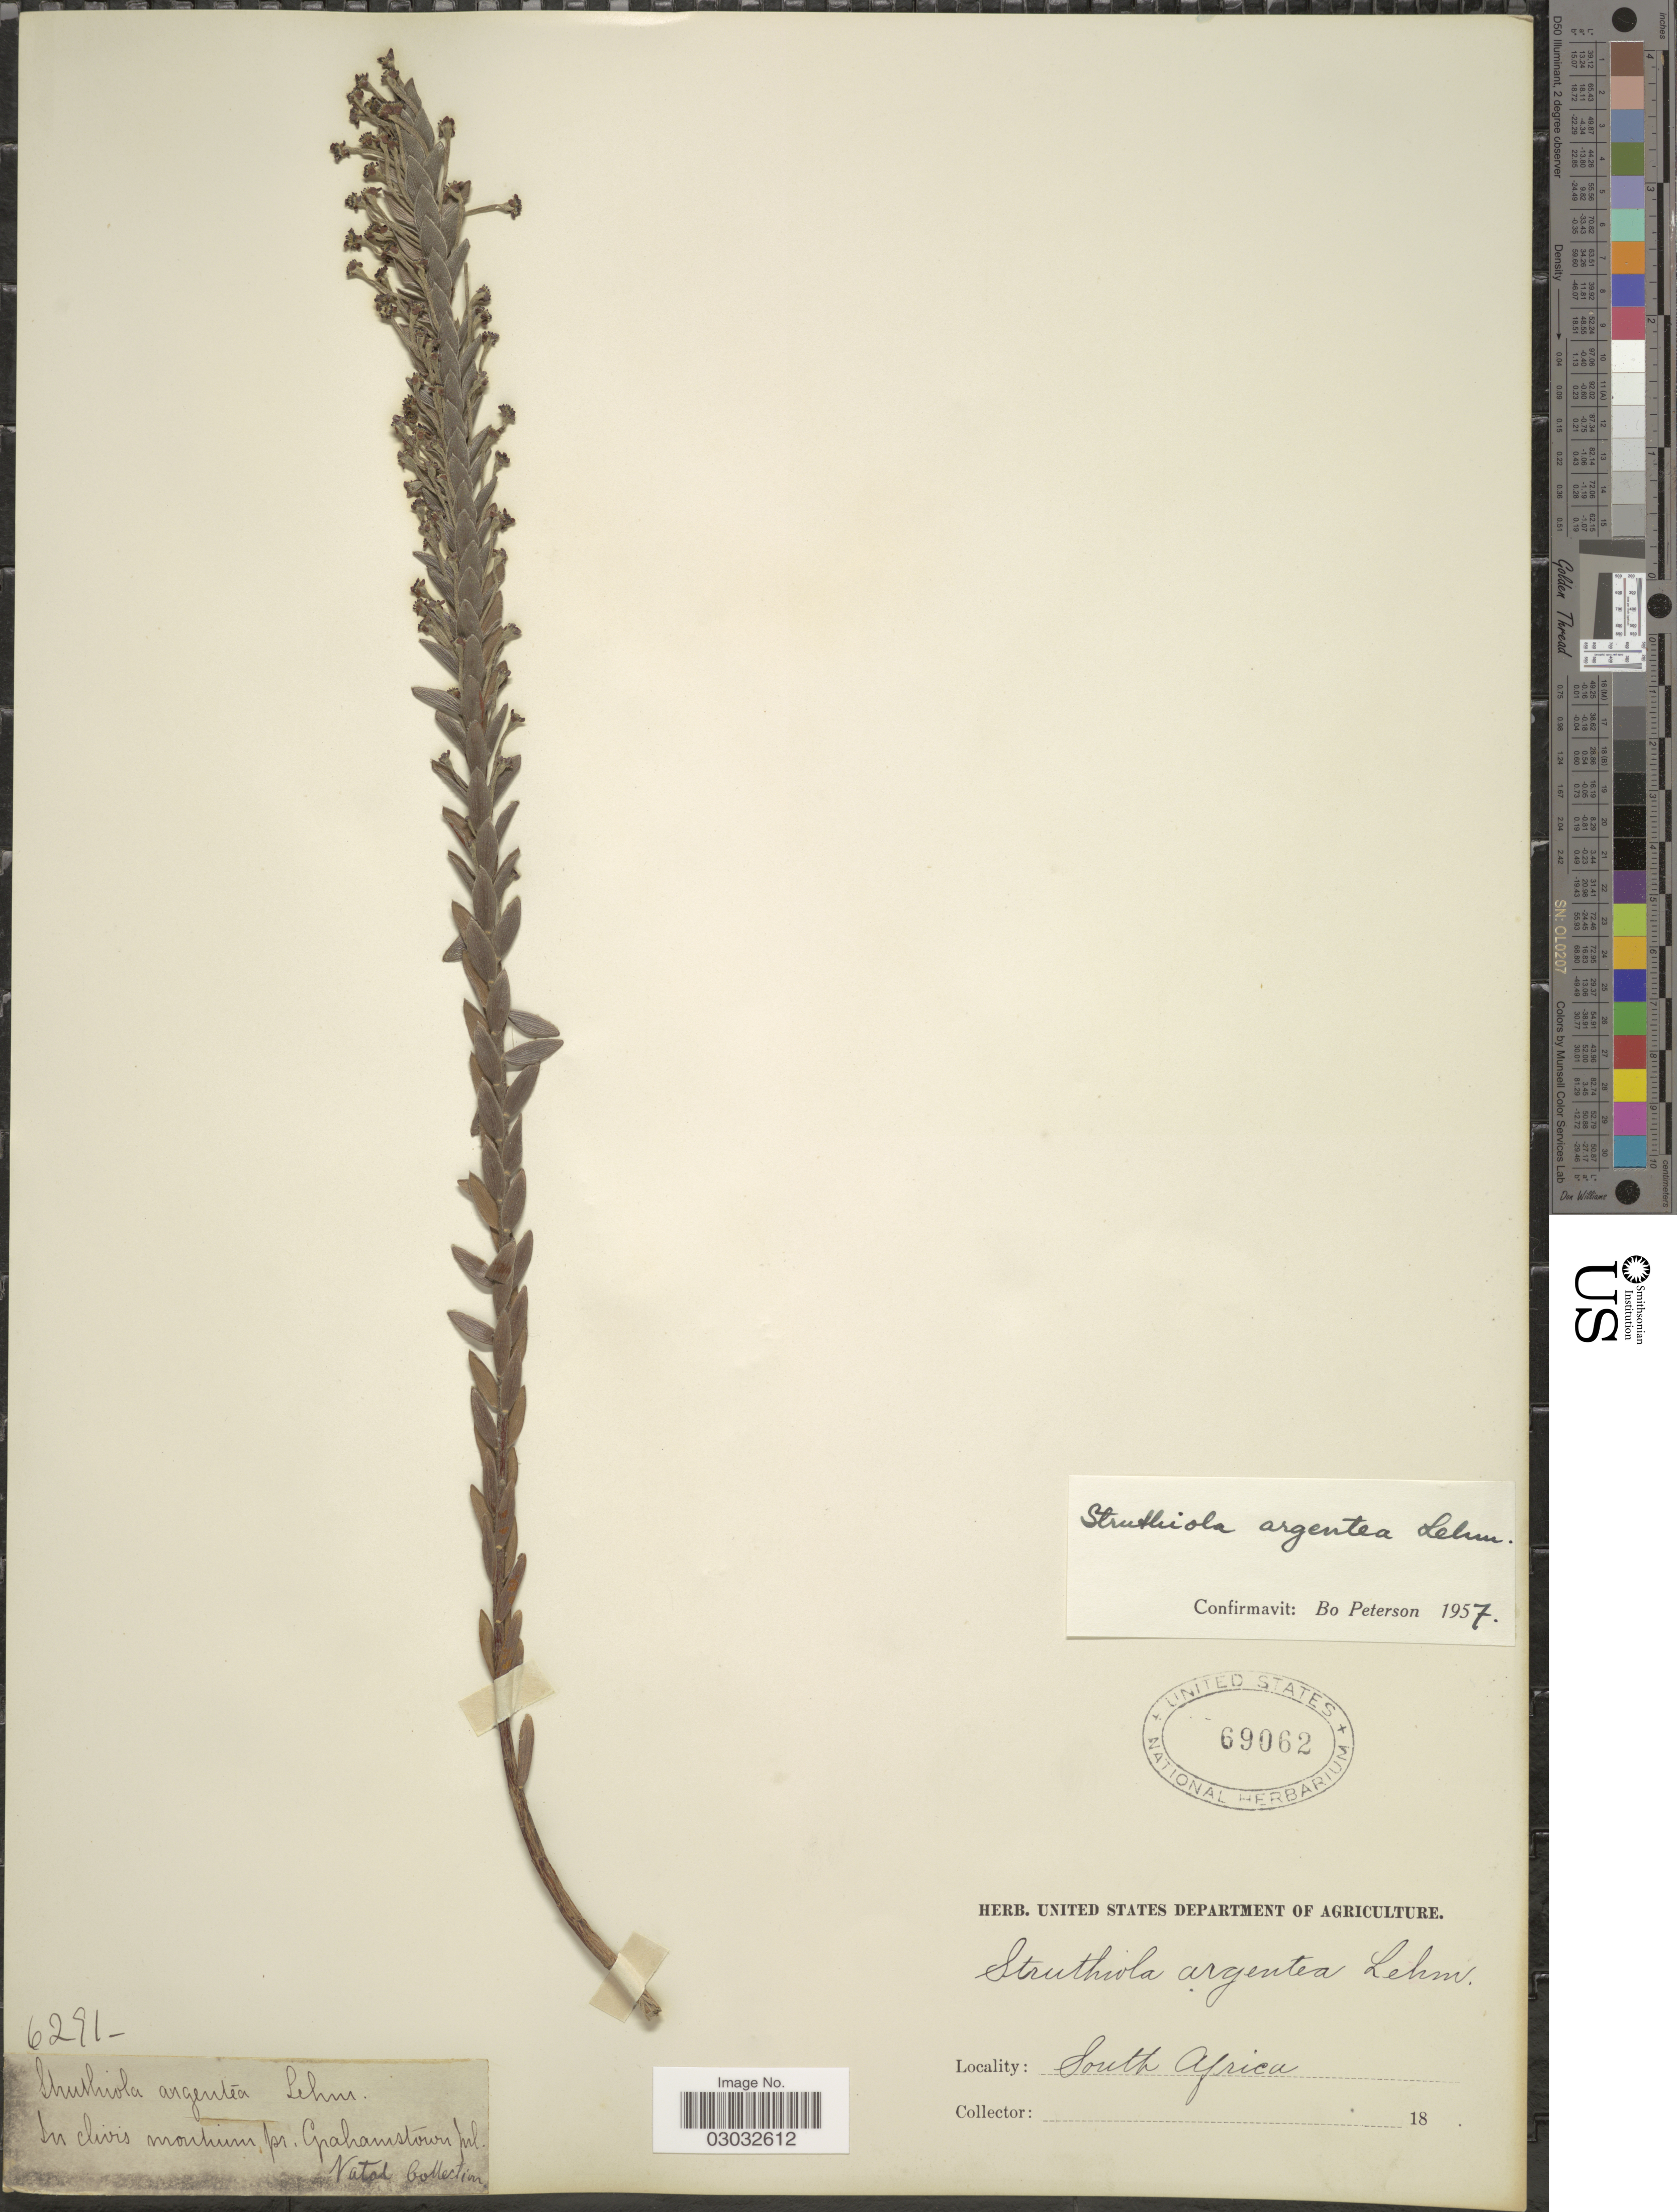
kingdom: Plantae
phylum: Tracheophyta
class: Magnoliopsida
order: Malvales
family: Thymelaeaceae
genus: Struthiola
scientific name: Struthiola argentea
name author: Lehm.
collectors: Facchini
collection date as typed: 18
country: South Africa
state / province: KwaZulu-Natal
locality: In clivis montium Pr. Grahamstown tvl. Natal.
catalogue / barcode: US 69062